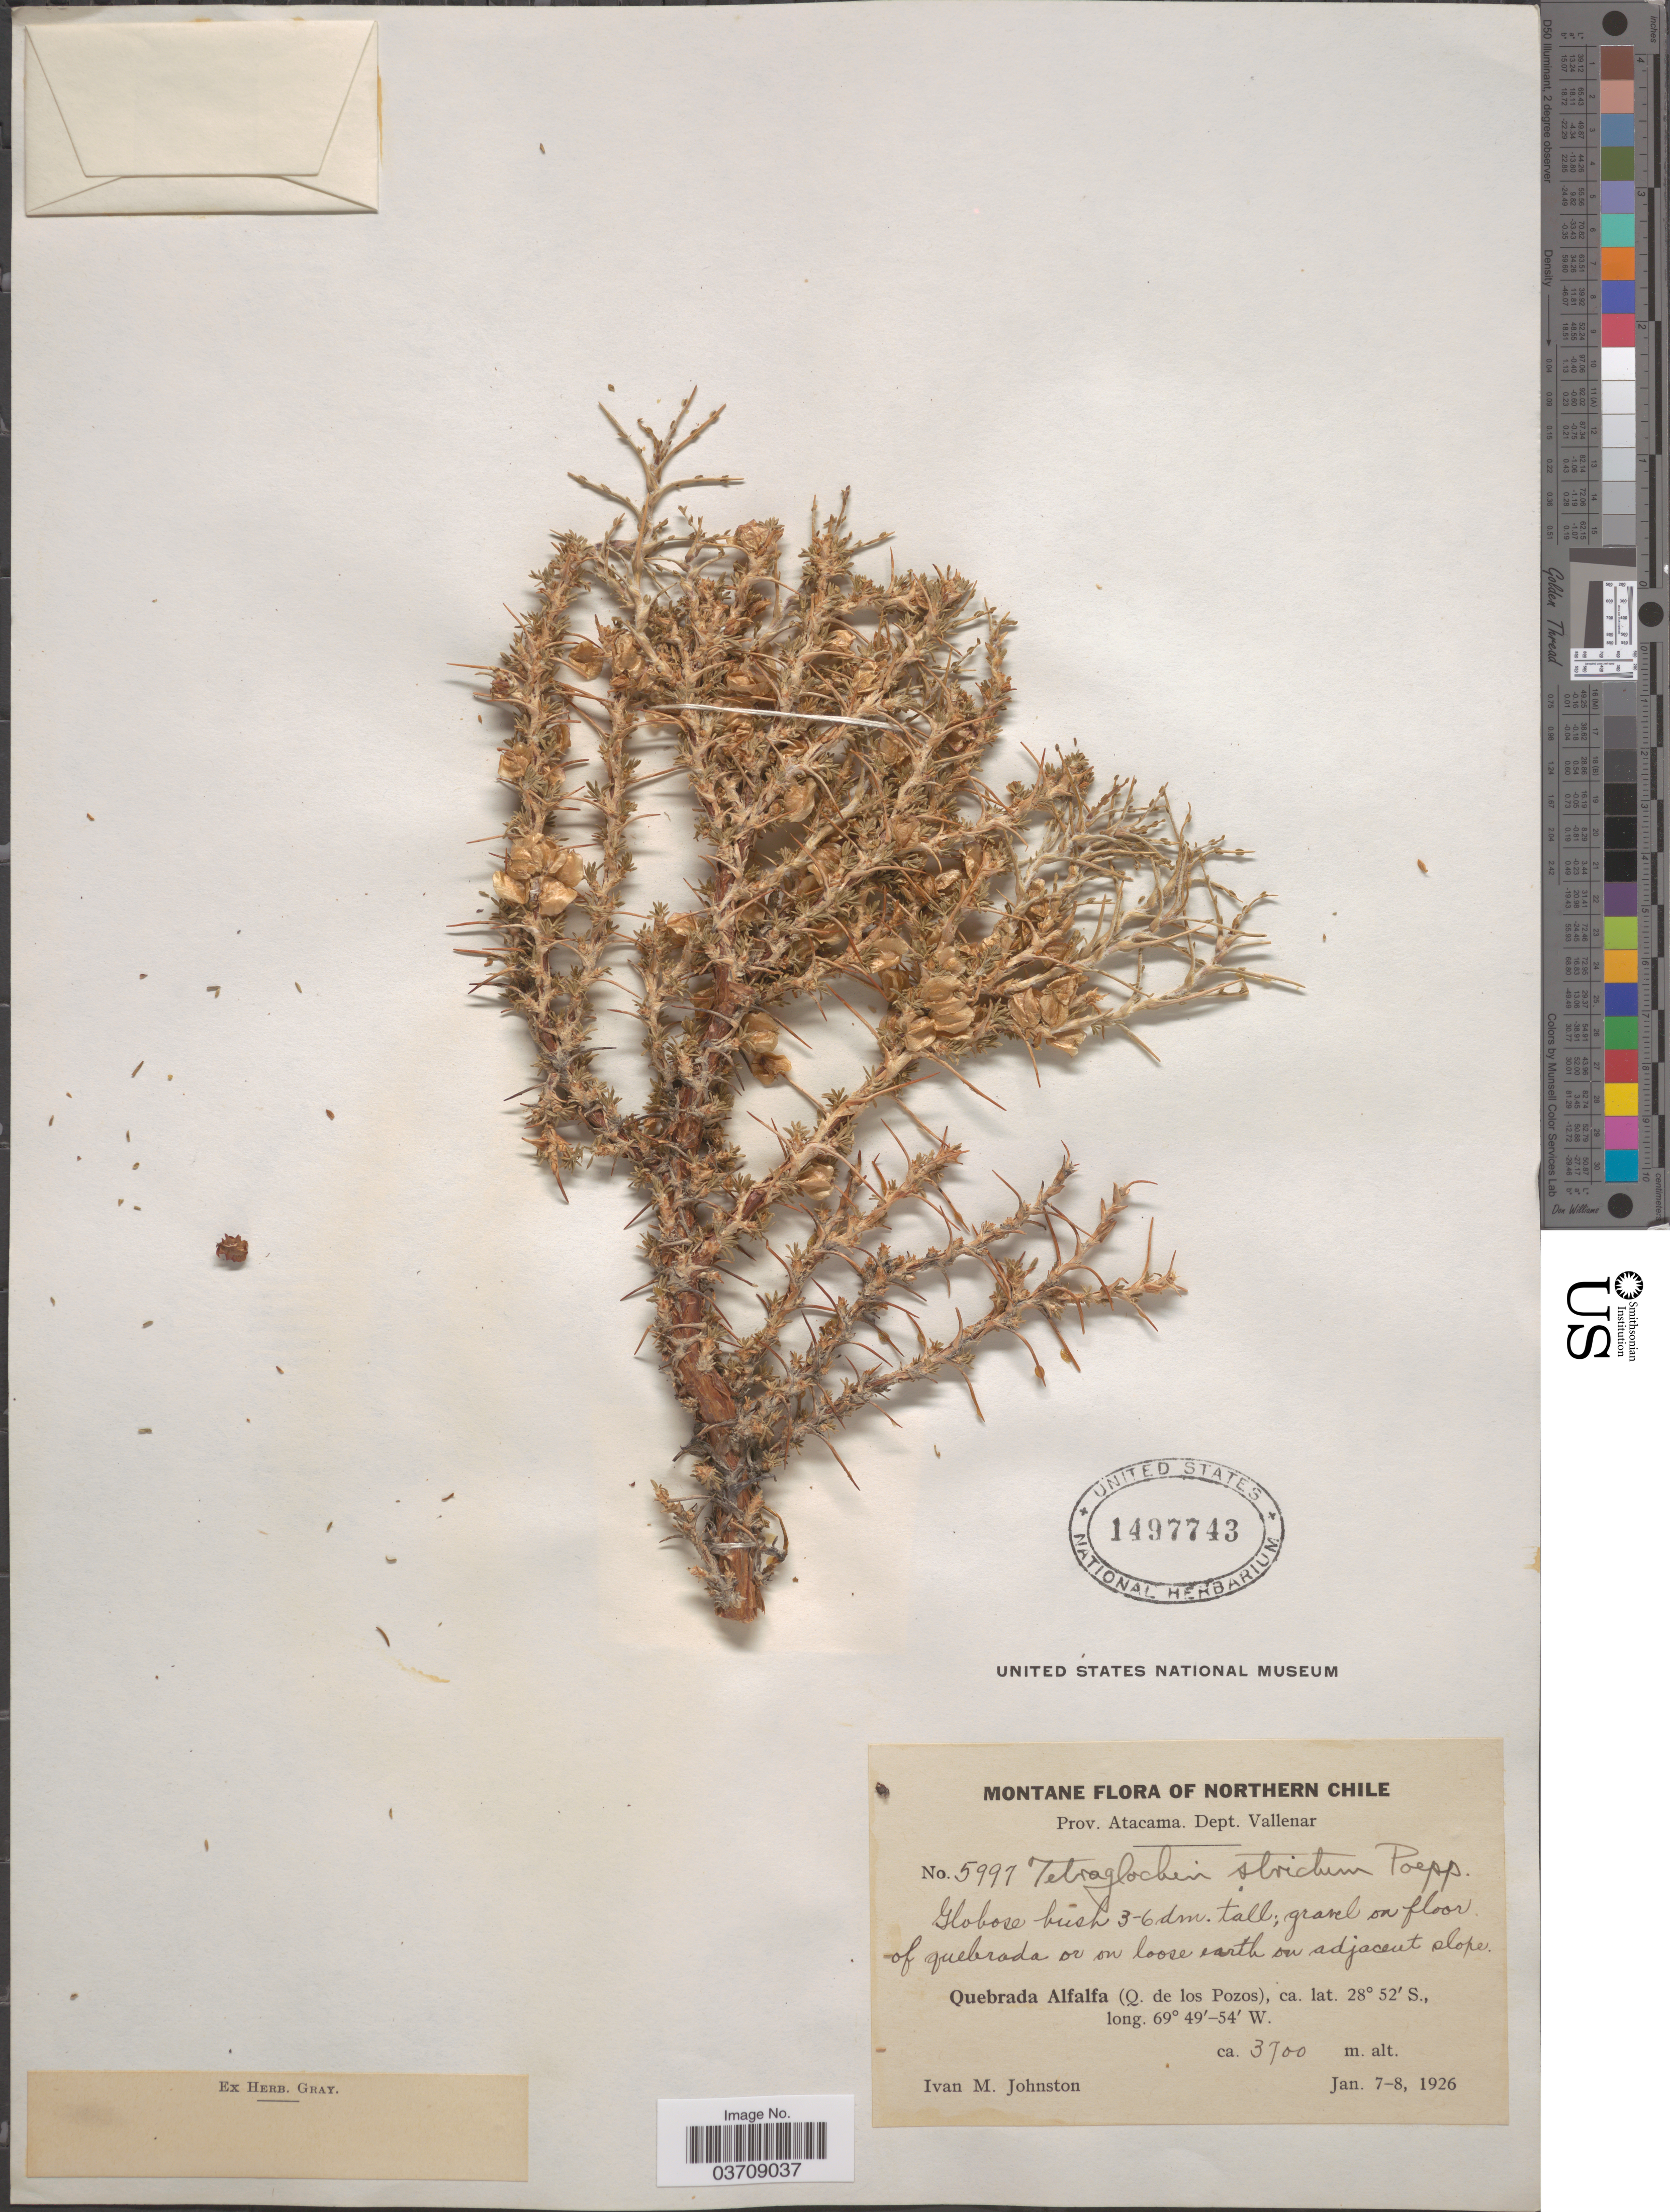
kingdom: Plantae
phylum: Tracheophyta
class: Magnoliopsida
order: Rosales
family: Rosaceae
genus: Tetraglochin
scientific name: Tetraglochin strictum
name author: Poepp.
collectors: I.M. Johnston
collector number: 5997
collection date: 1926-01-07/1926-01-08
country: Chile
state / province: Atacama (III)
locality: Prov. Atacama. Dept. Vallenar. Quebrada Alfalfa (Q. de los Pozos).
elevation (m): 3700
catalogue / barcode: US 1497743